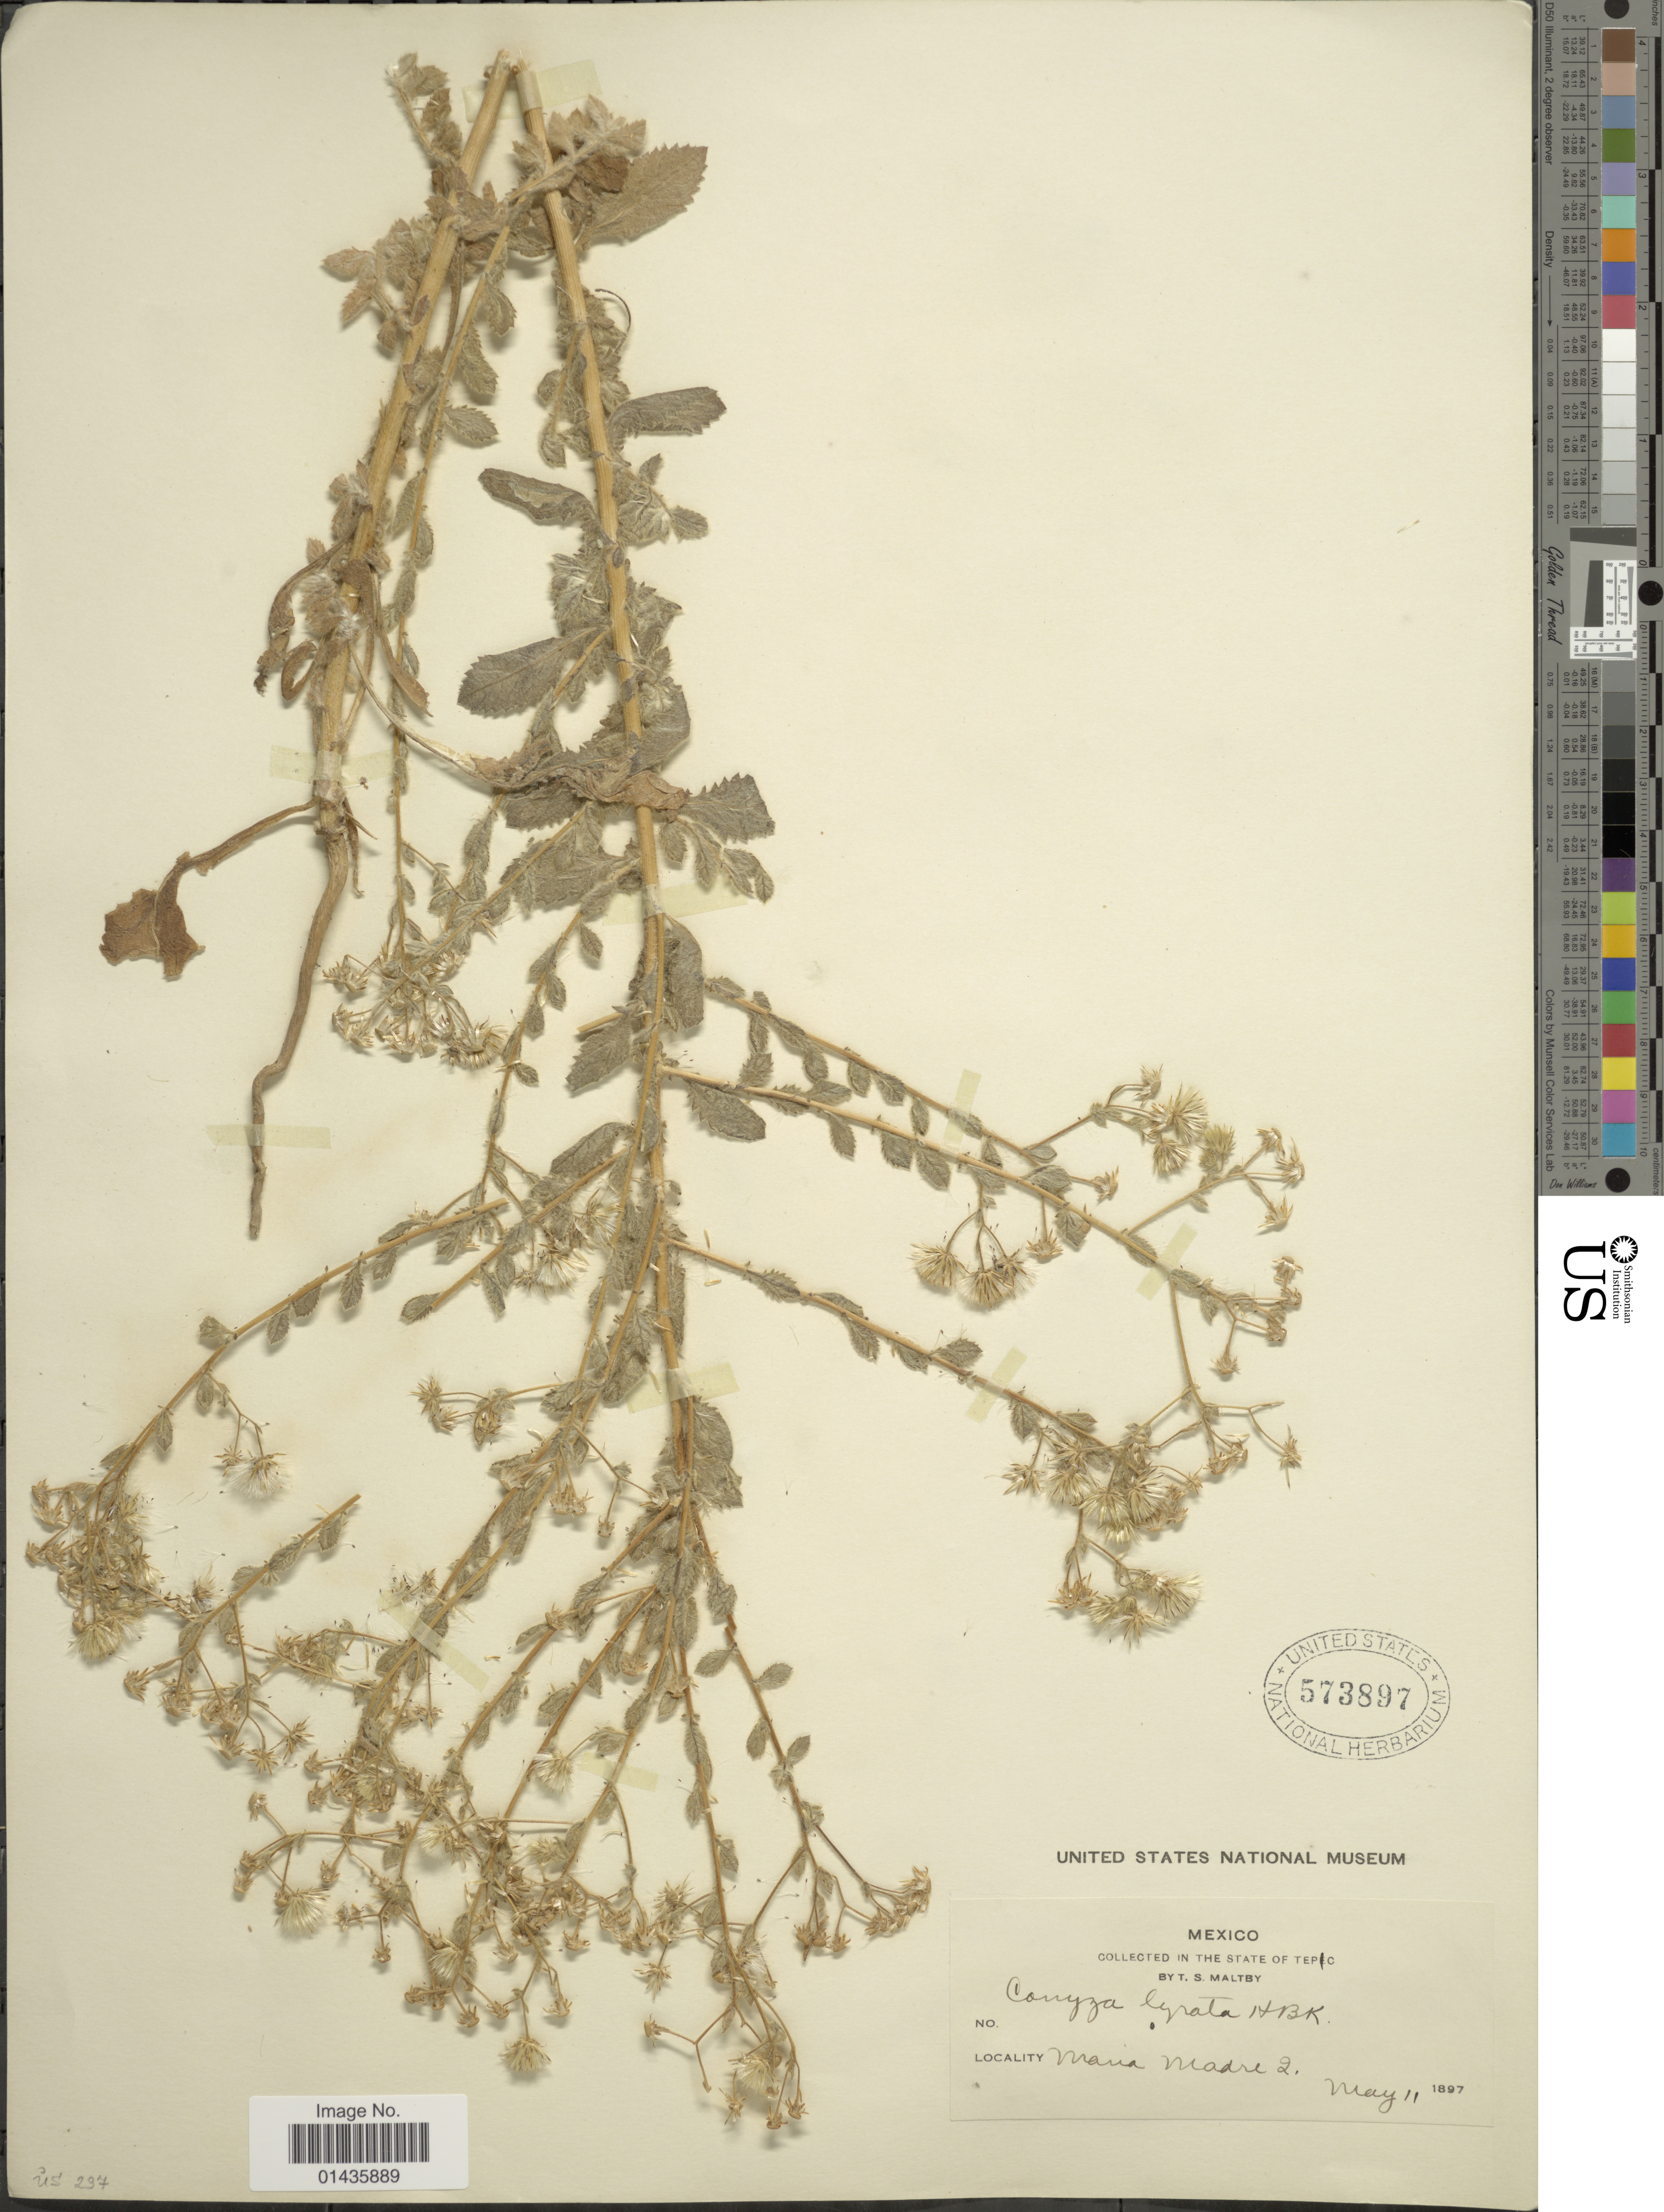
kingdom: Plantae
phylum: Tracheophyta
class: Magnoliopsida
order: Asterales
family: Asteraceae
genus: Pseudoconyza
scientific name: Pseudoconyza lyrata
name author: (Kunth) Cuatrec.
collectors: T. S. Maltby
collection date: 1897-05-11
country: Mexico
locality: State of Tepic, Maria Madre 2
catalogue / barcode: US 573897